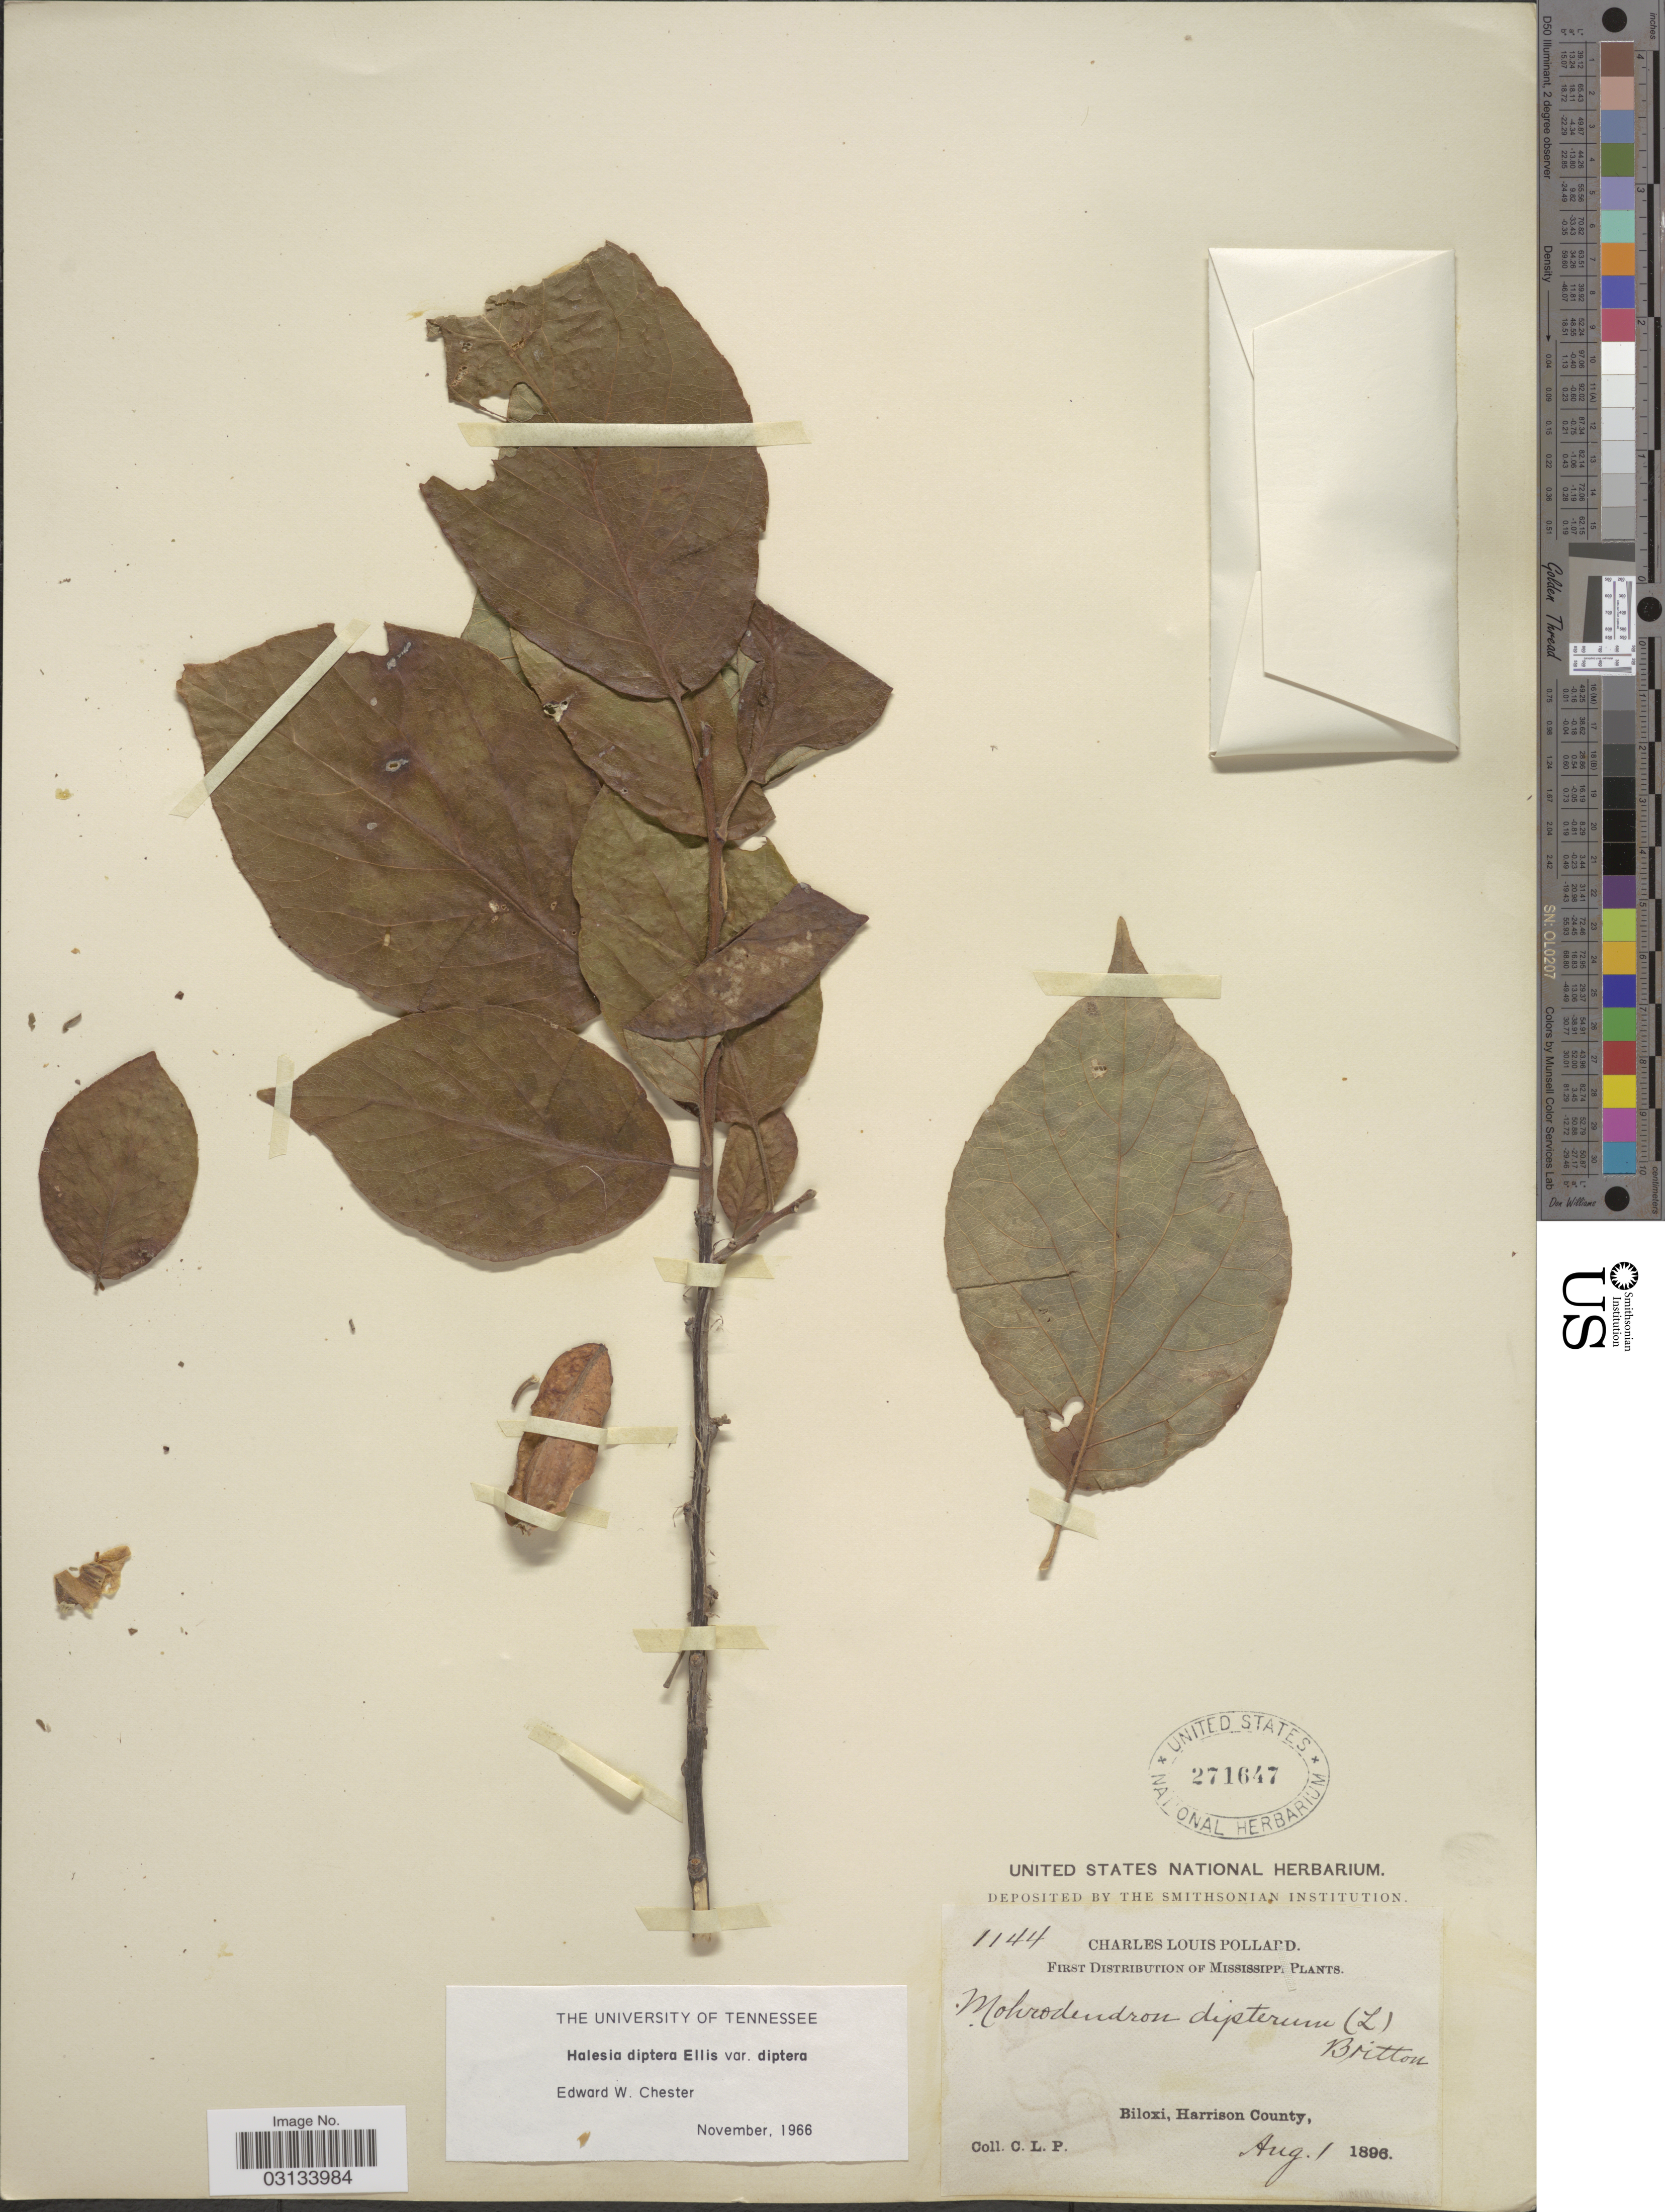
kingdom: Plantae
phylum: Tracheophyta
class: Magnoliopsida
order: Ericales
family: Styracaceae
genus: Halesia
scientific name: Halesia diptera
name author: J. Ellis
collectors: C. L. Pollard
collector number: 1144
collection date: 1896-08-01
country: United States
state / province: Mississippi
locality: Biloxi, Harrison County.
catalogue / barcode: US 271647